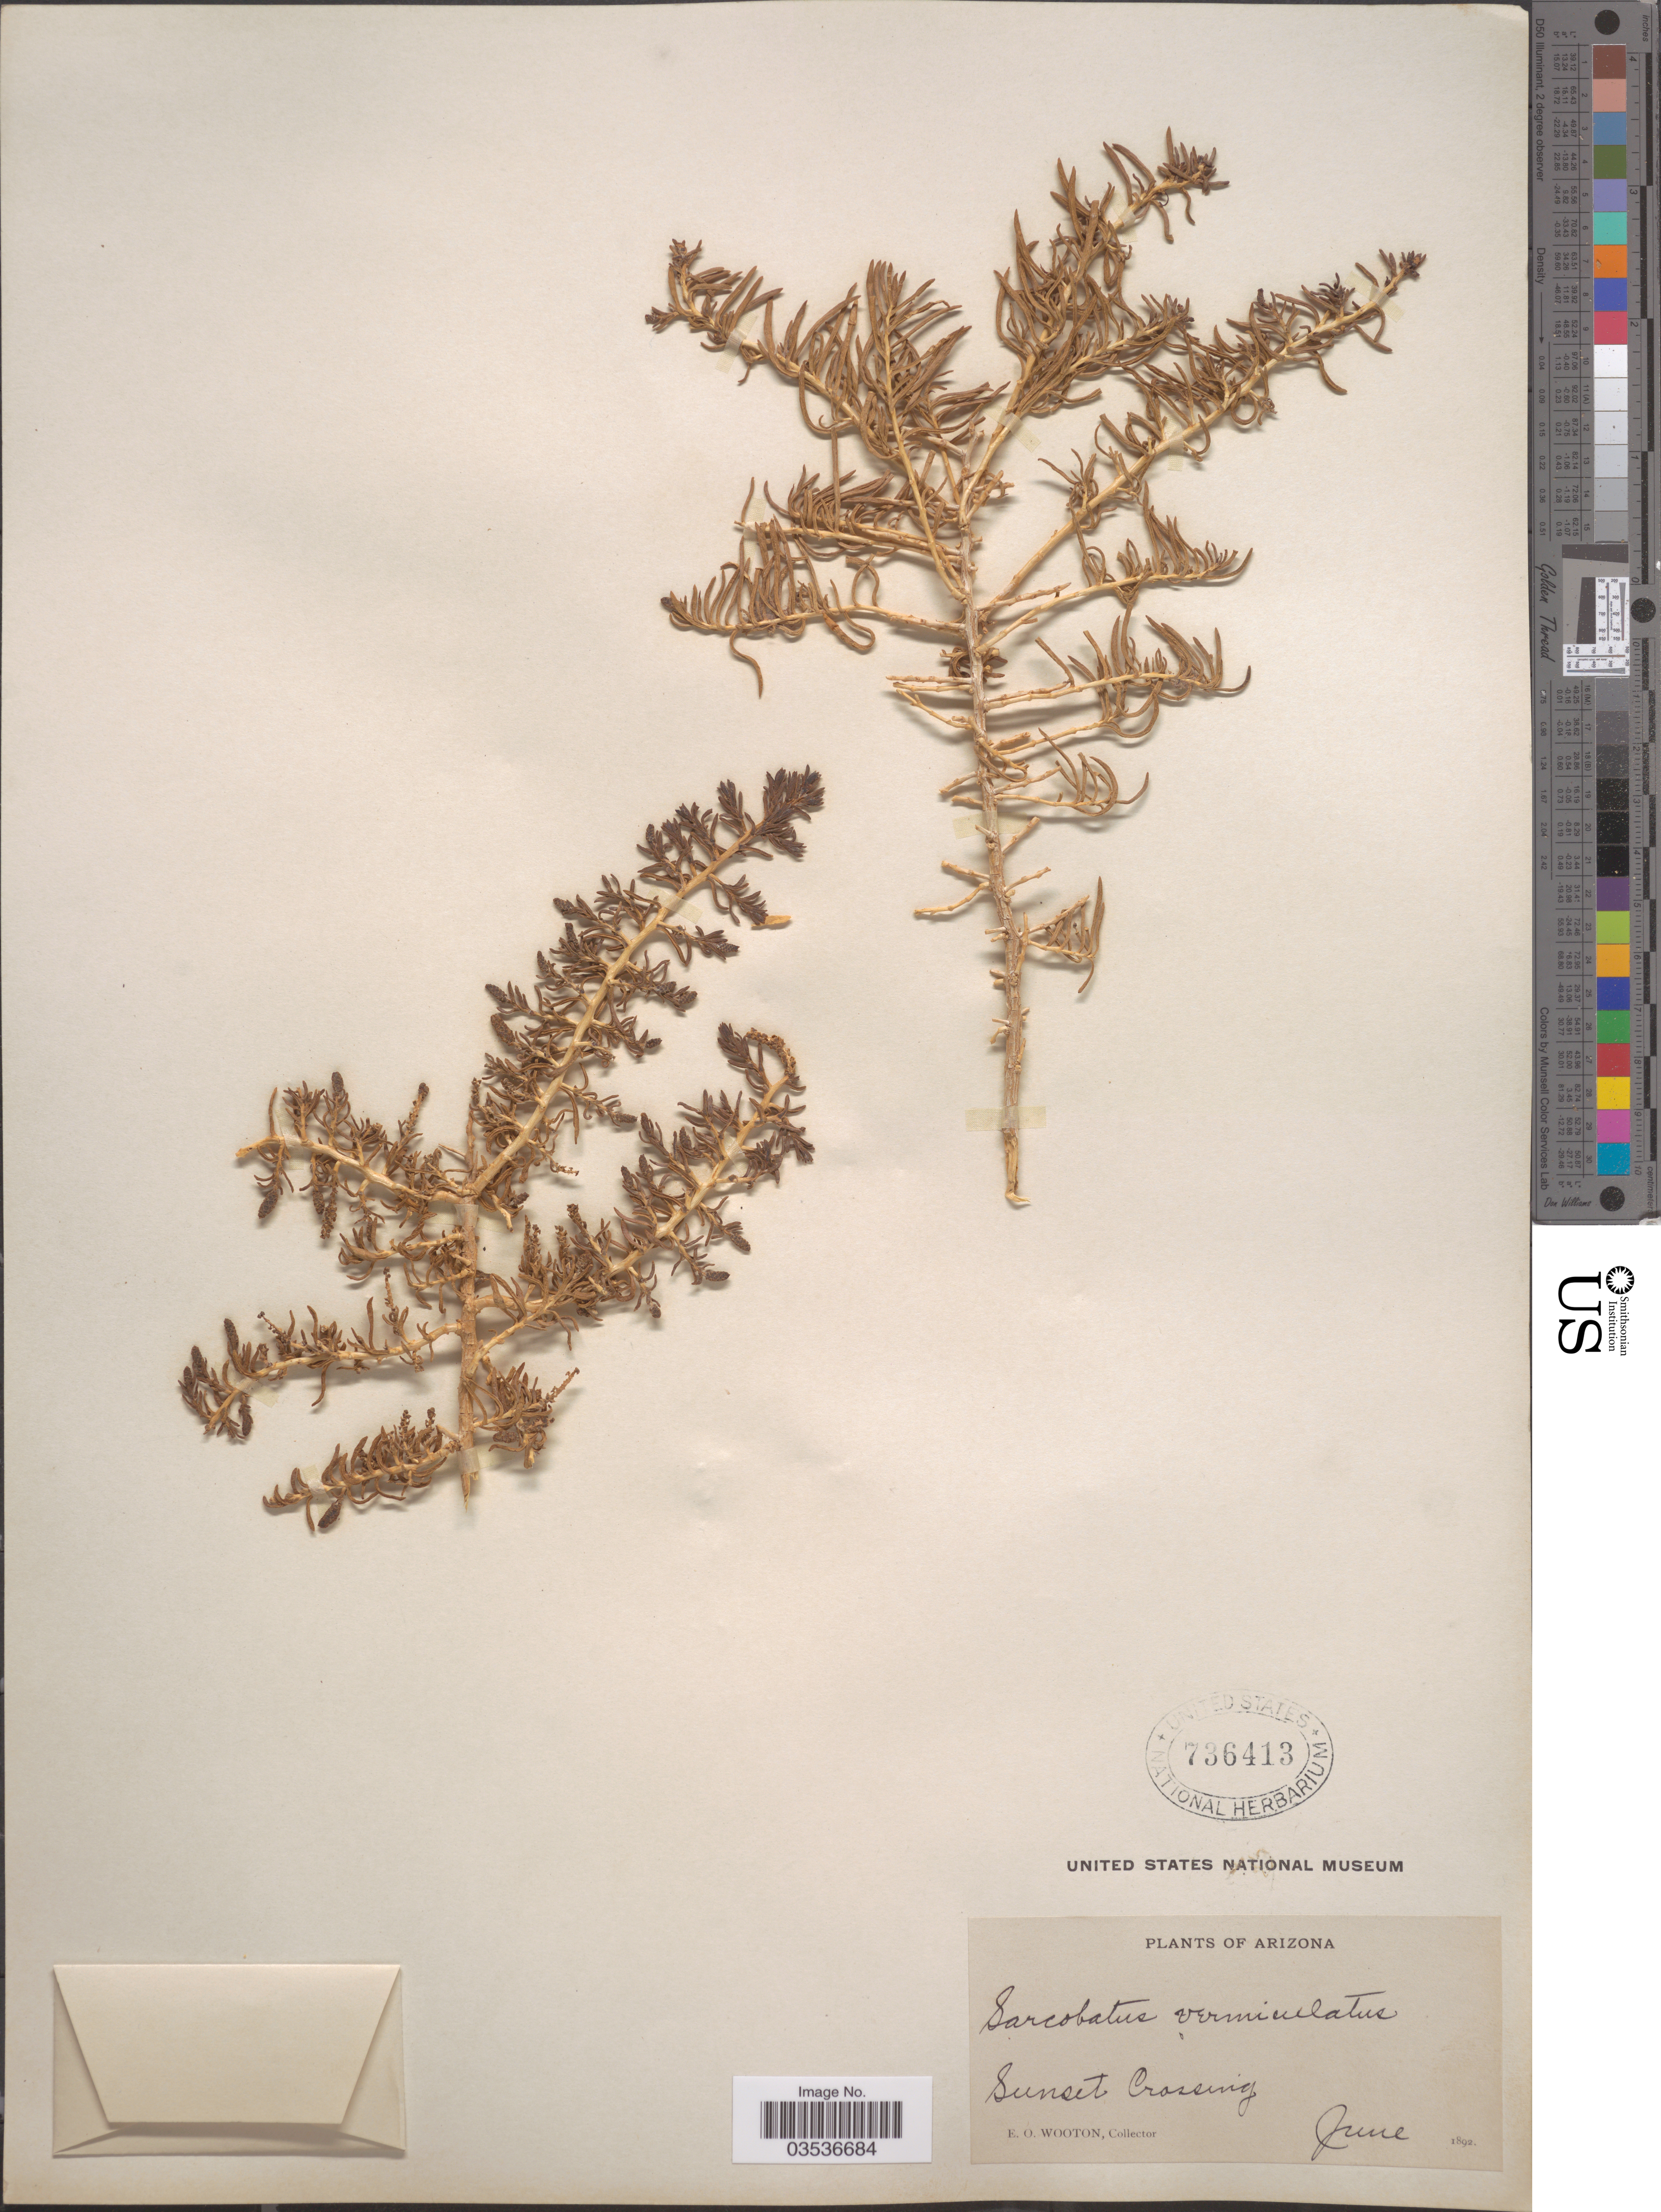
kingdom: Plantae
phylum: Tracheophyta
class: Magnoliopsida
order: Caryophyllales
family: Sarcobataceae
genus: Sarcobatus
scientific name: Sarcobatus vermiculatus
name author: (Hook.) Torr.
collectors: E. O. Wooton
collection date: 1892-06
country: United States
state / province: Arizona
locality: Sunset Crossing.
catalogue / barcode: US 736413